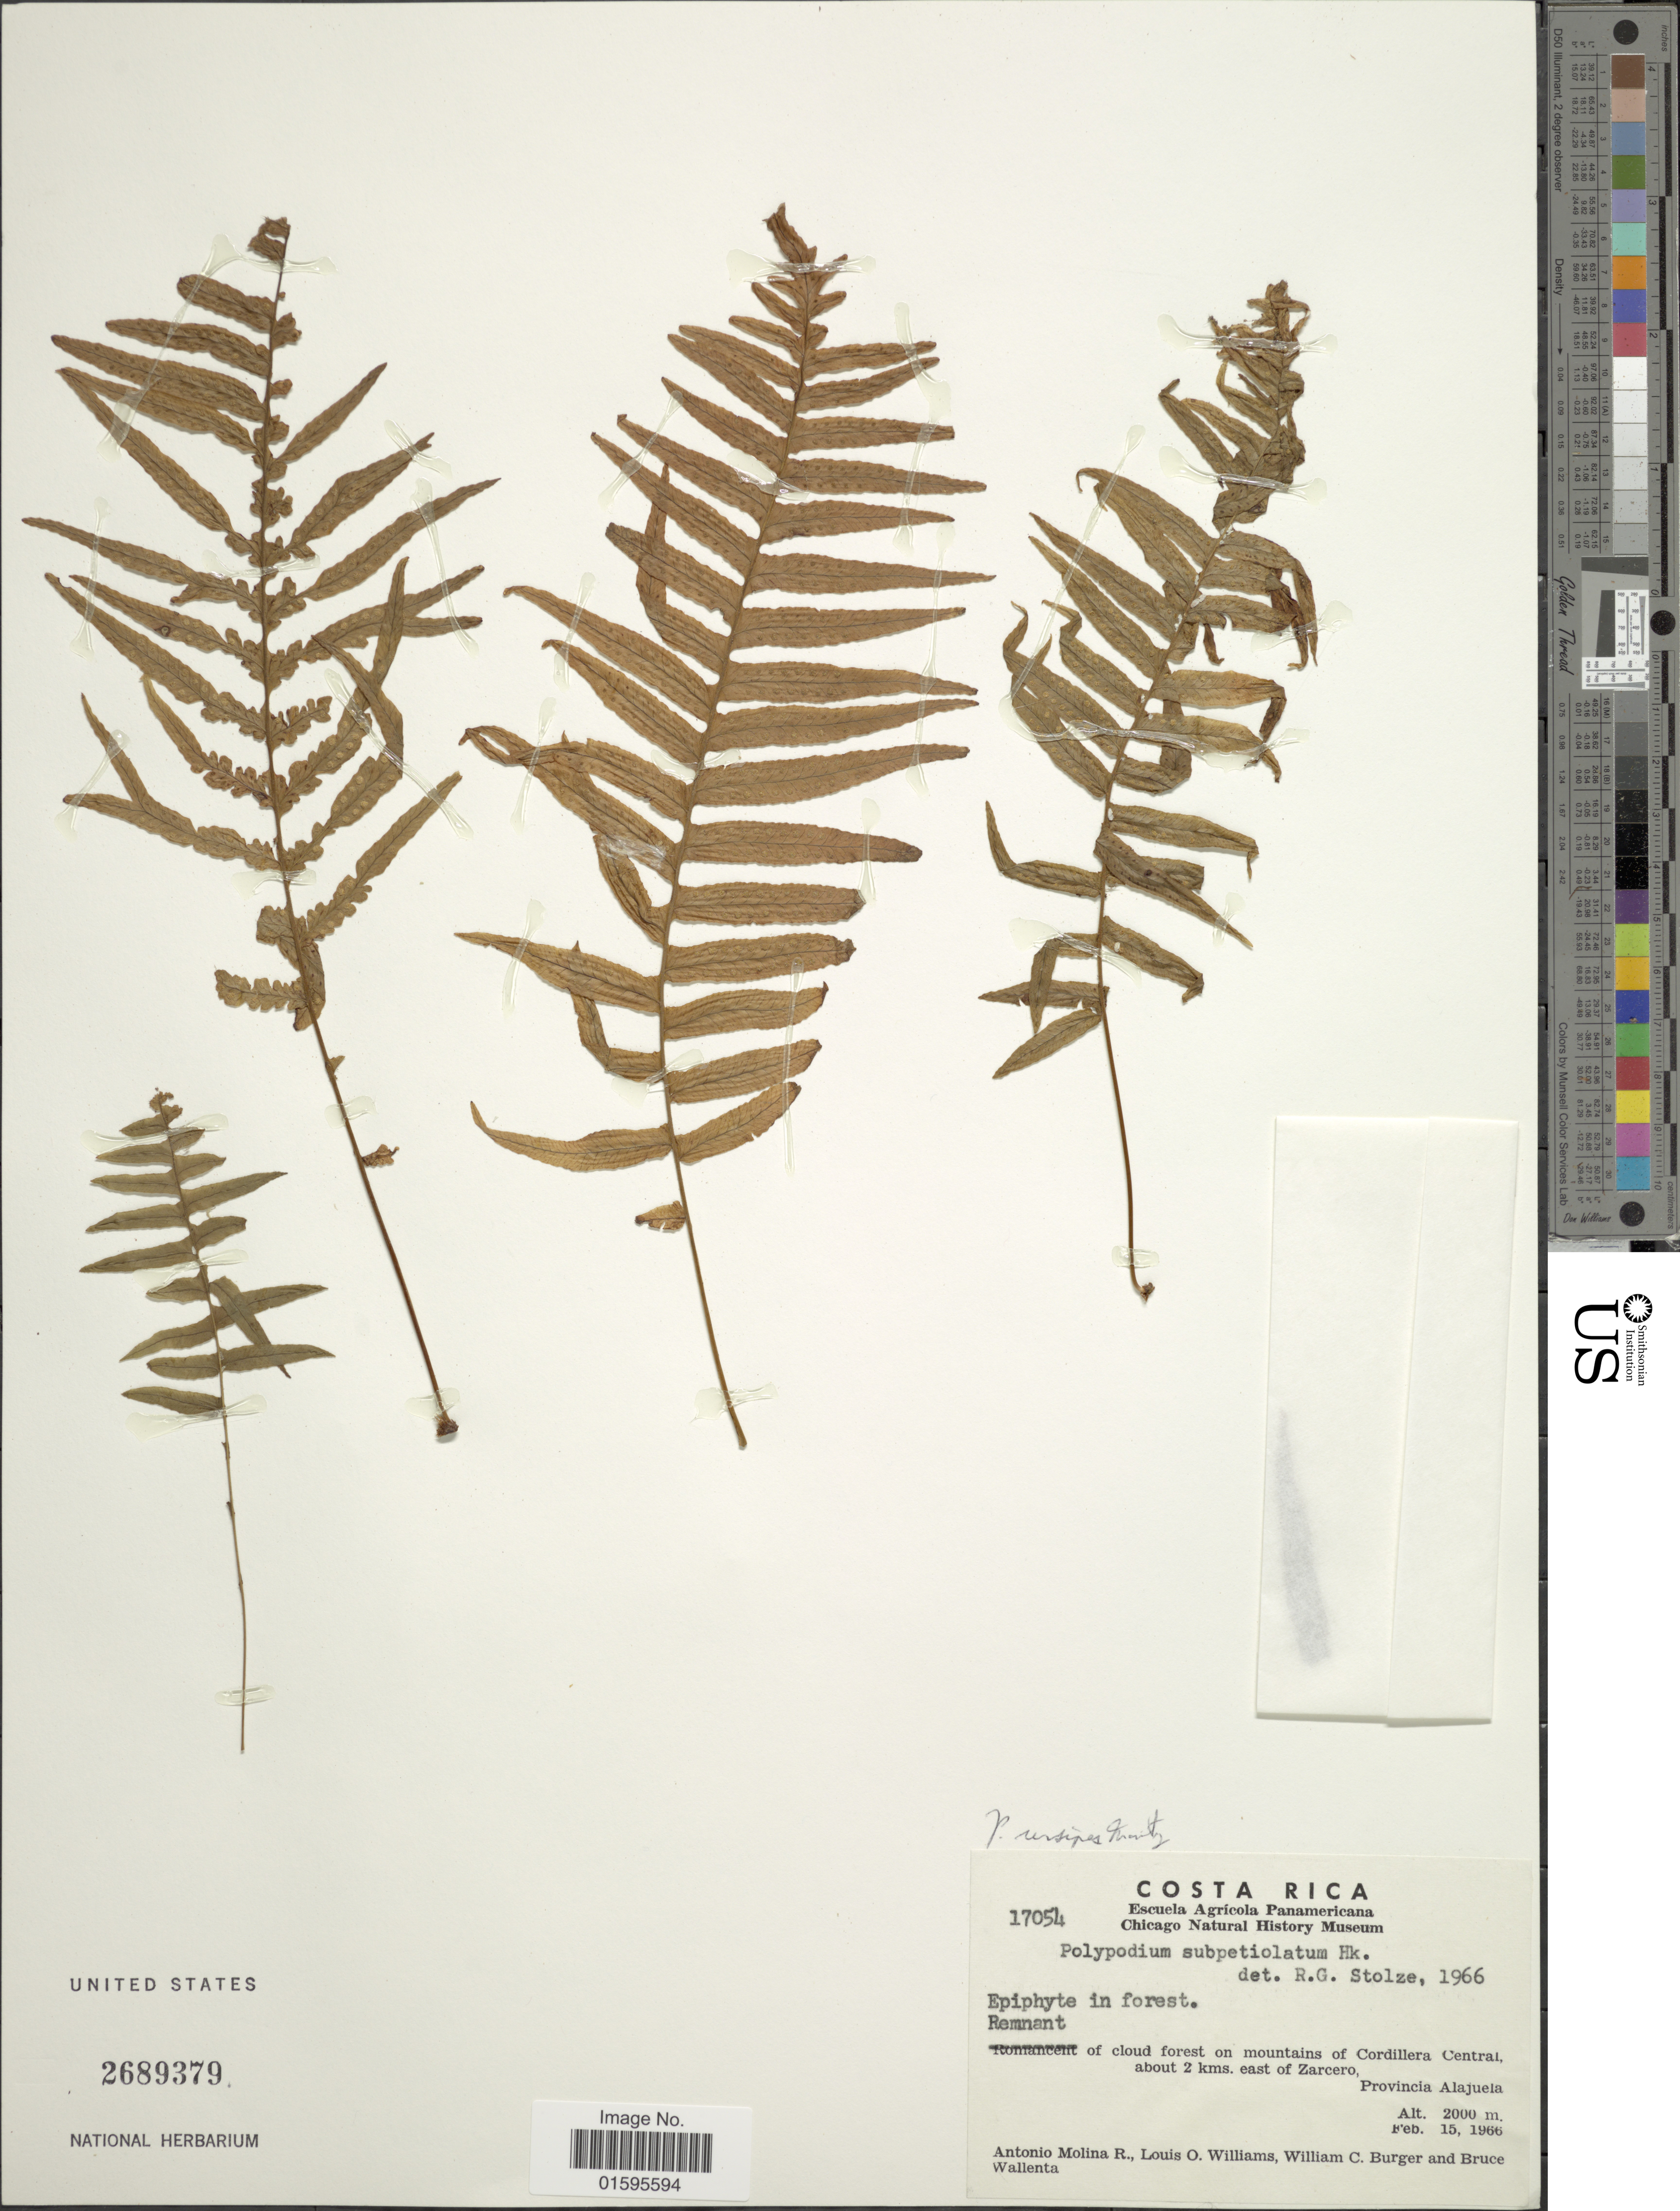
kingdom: Plantae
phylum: Tracheophyta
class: Polypodiopsida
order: Polypodiales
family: Polypodiaceae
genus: Polypodium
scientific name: Polypodium ursipes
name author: Moritz ex C. Chr.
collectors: A. Molina R., L. O. Williams, W. Burger & B. Wallenta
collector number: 17054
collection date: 1966-02-15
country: Costa Rica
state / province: Alajuela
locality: On Mountains of Cordillera Central, about 2 kms east of Zarcero, provincia Alajuela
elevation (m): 2000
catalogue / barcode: US 2689379